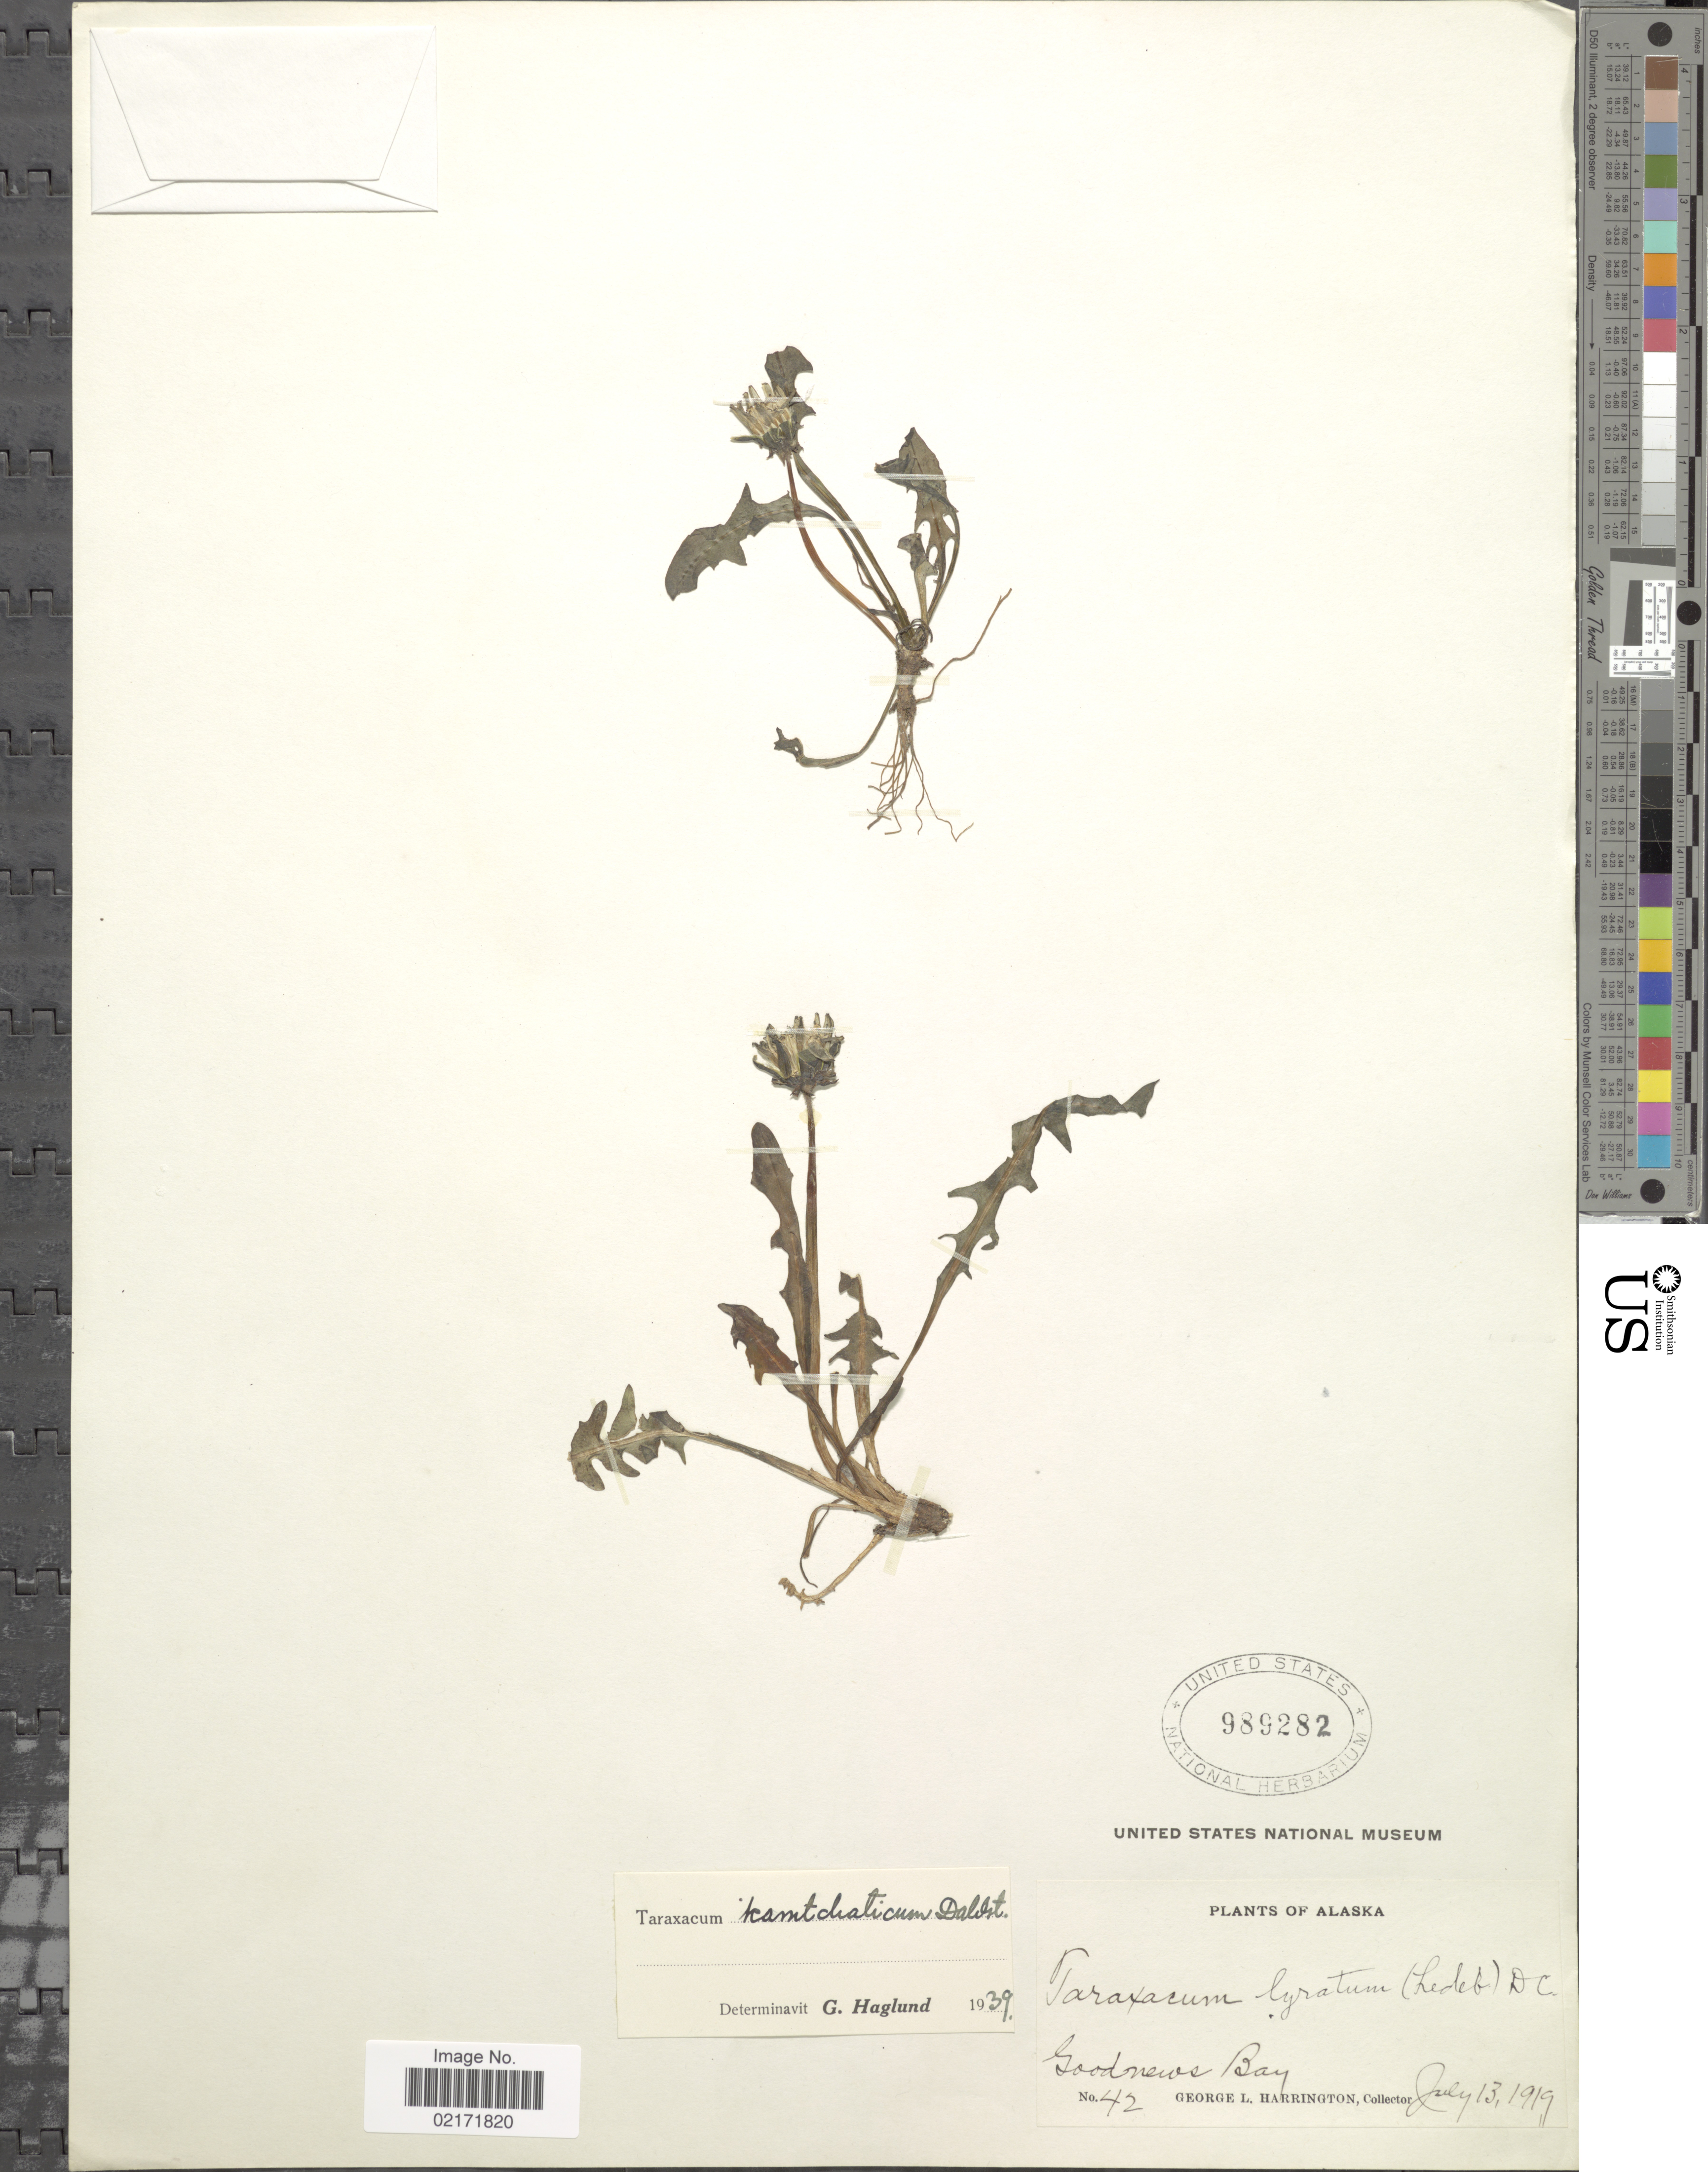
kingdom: Plantae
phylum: Tracheophyta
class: Magnoliopsida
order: Asterales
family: Asteraceae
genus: Taraxacum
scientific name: Taraxacum alaskanum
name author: Rydb.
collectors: G. Harrington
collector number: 42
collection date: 1919-07-13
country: United States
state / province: Alaska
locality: Goodnews Bay.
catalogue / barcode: US 989282